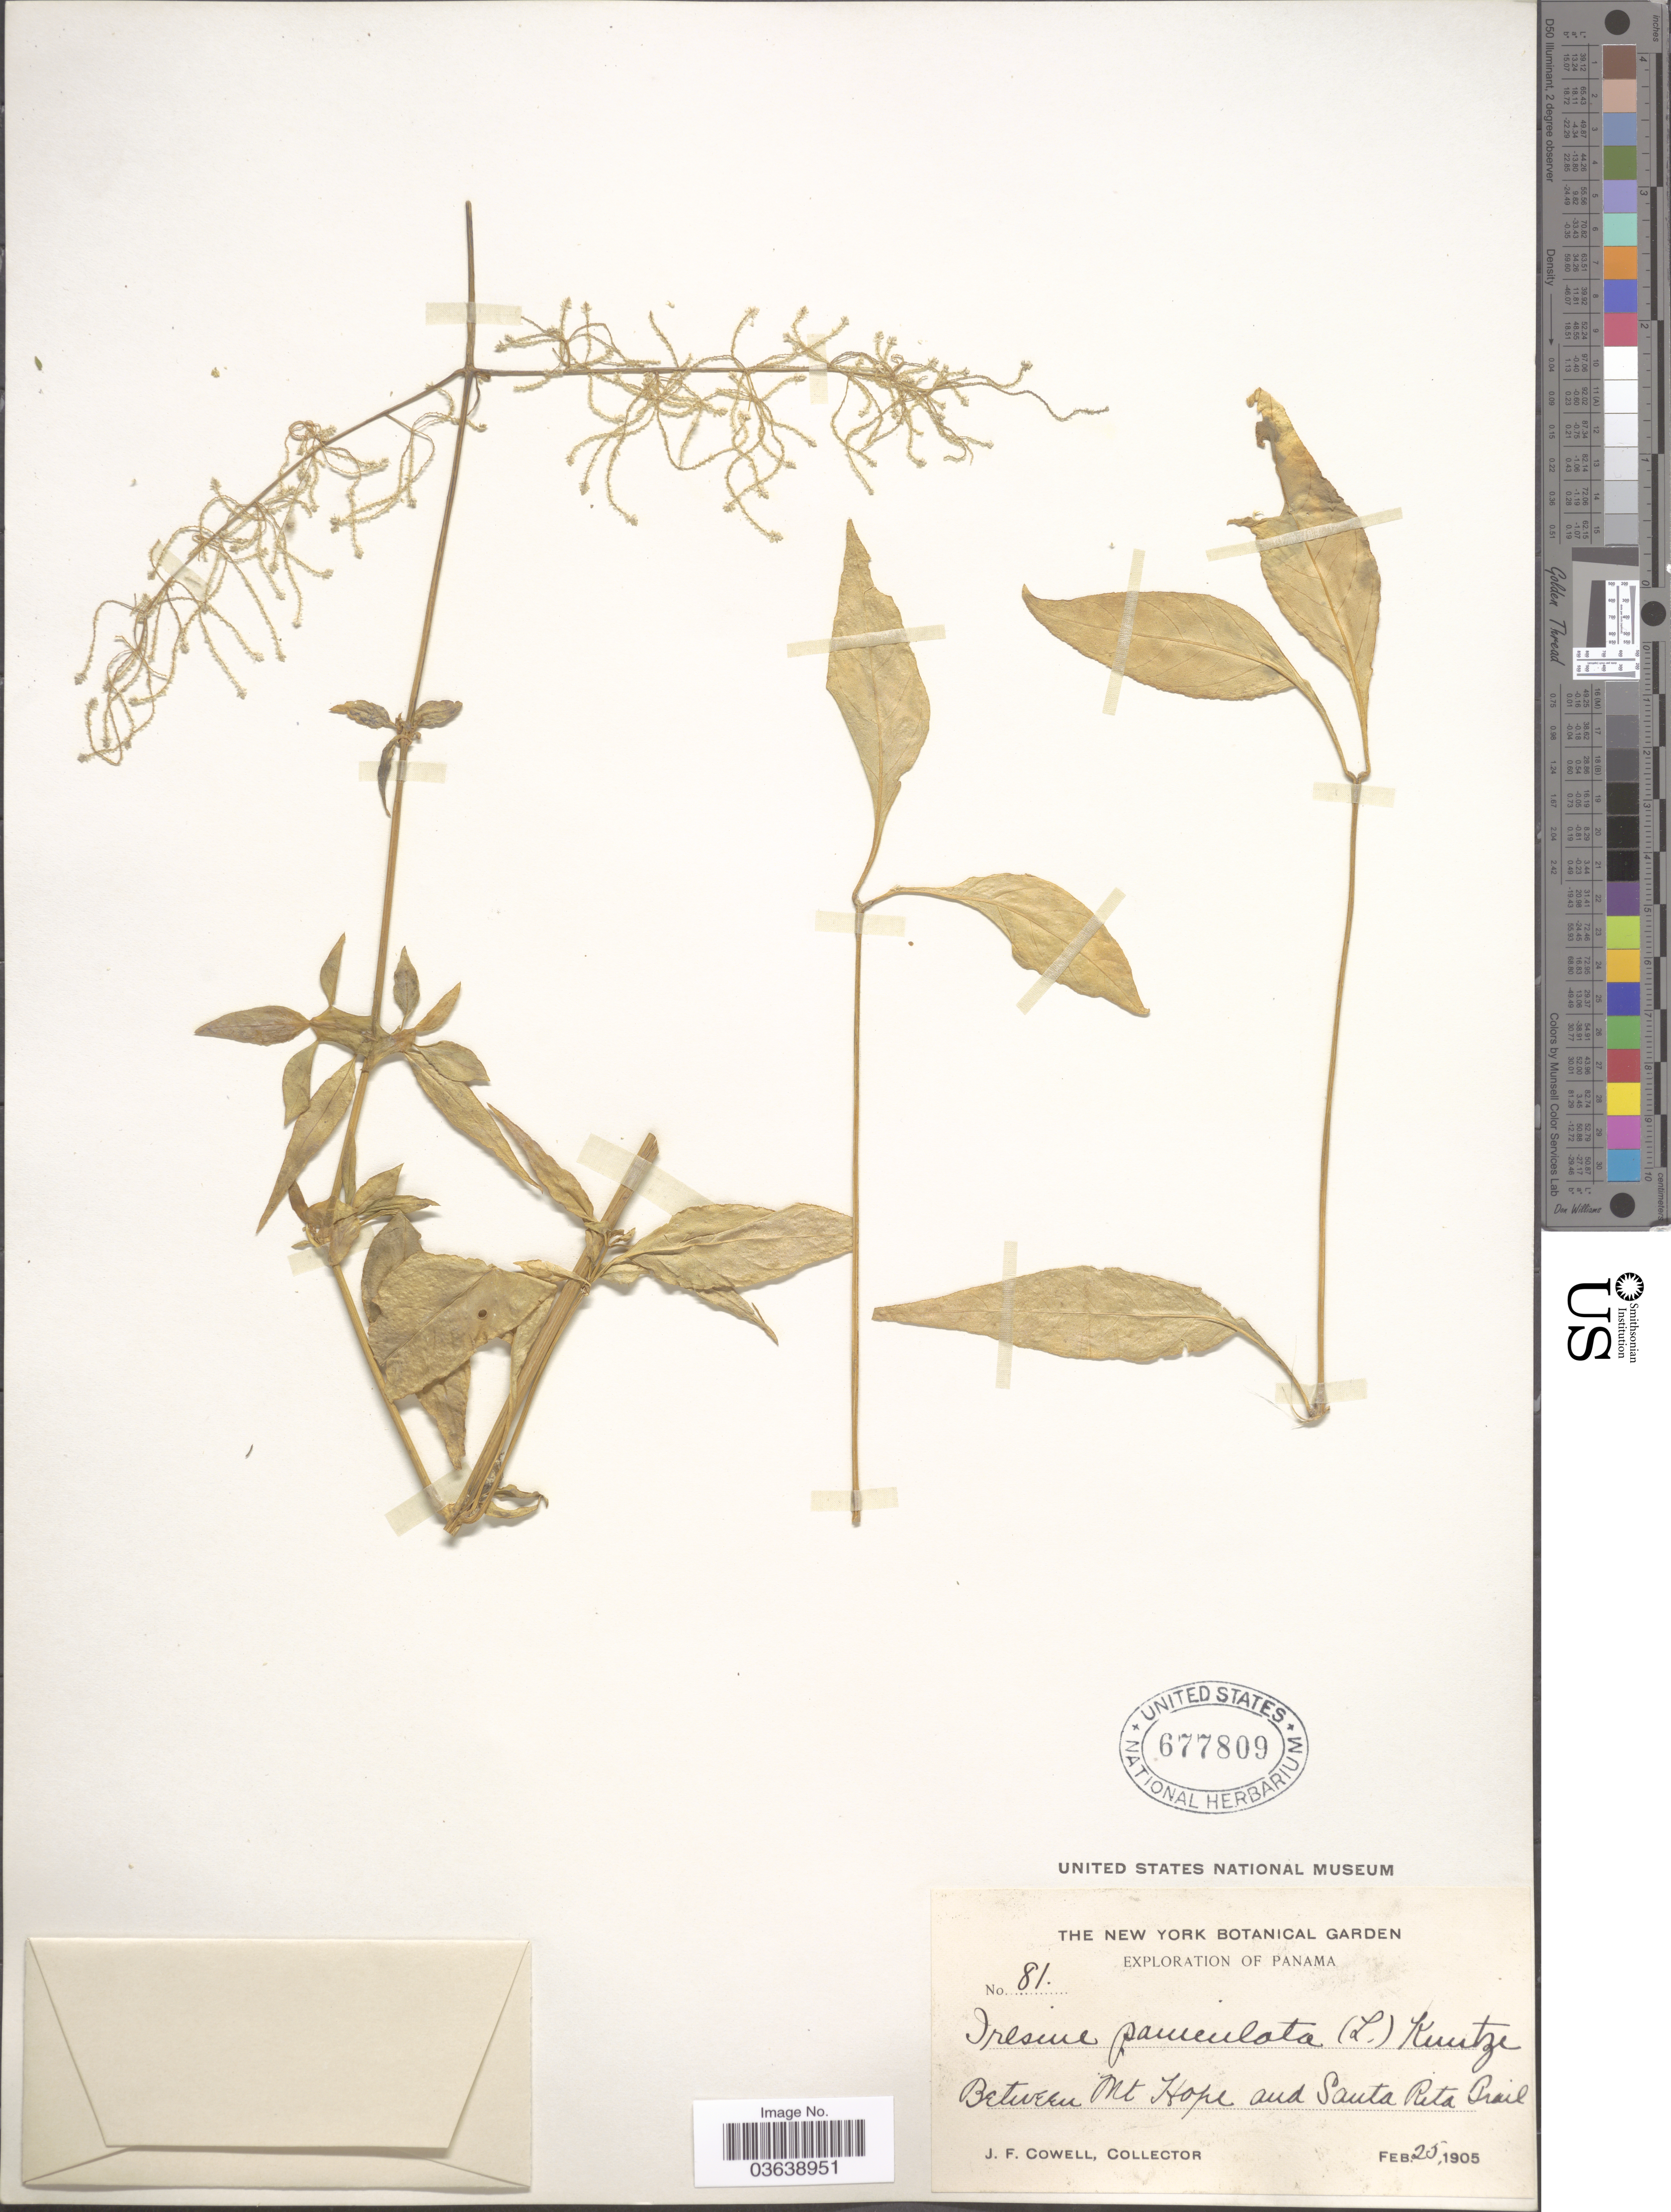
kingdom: Plantae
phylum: Tracheophyta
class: Magnoliopsida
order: Caryophyllales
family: Amaranthaceae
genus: Iresine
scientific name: Iresine celosia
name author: L.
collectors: J. F. Cowell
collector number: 81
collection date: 1905-02-25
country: Panama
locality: Between Mt. Hope and Santa Rita Trail.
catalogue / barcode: US 677809